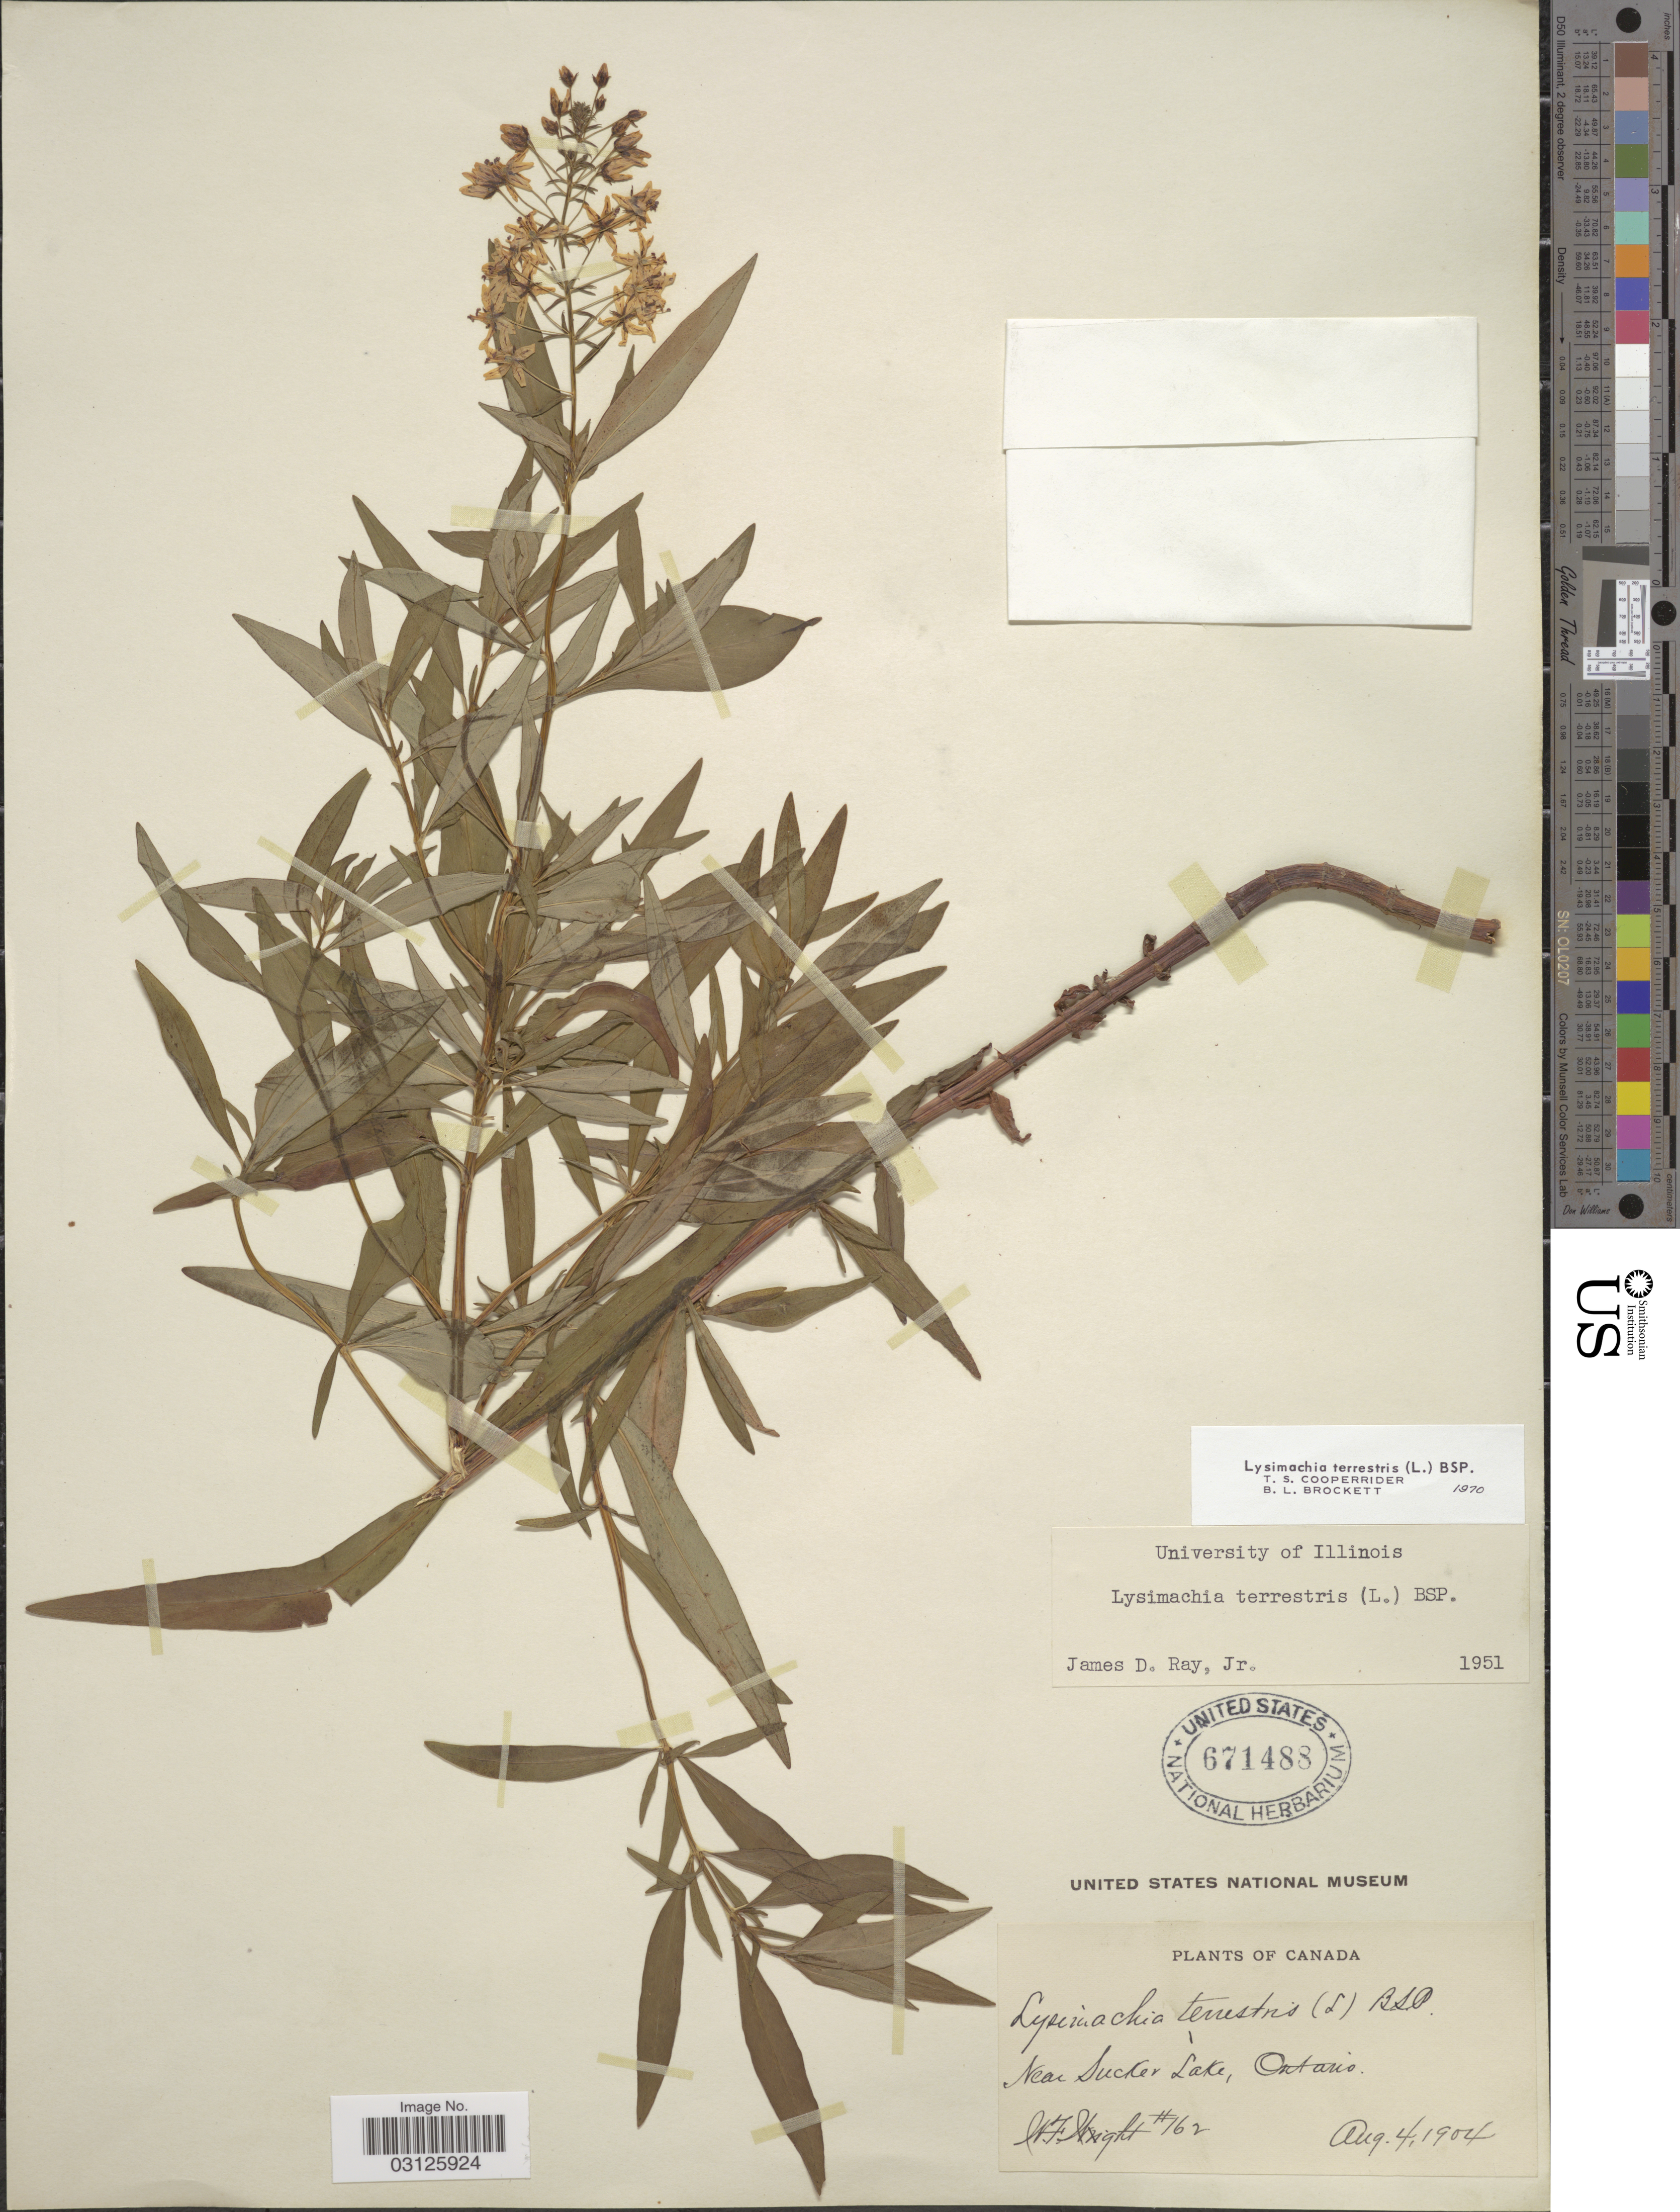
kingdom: Plantae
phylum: Tracheophyta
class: Magnoliopsida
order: Ericales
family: Primulaceae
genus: Lysimachia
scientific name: Lysimachia terrestris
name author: (L.) Britton, Stearns & Poggenb.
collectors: W. F. Wright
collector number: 162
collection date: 1904-08-04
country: Canada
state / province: Ontario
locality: Near Sucker Lake.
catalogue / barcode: US 671488